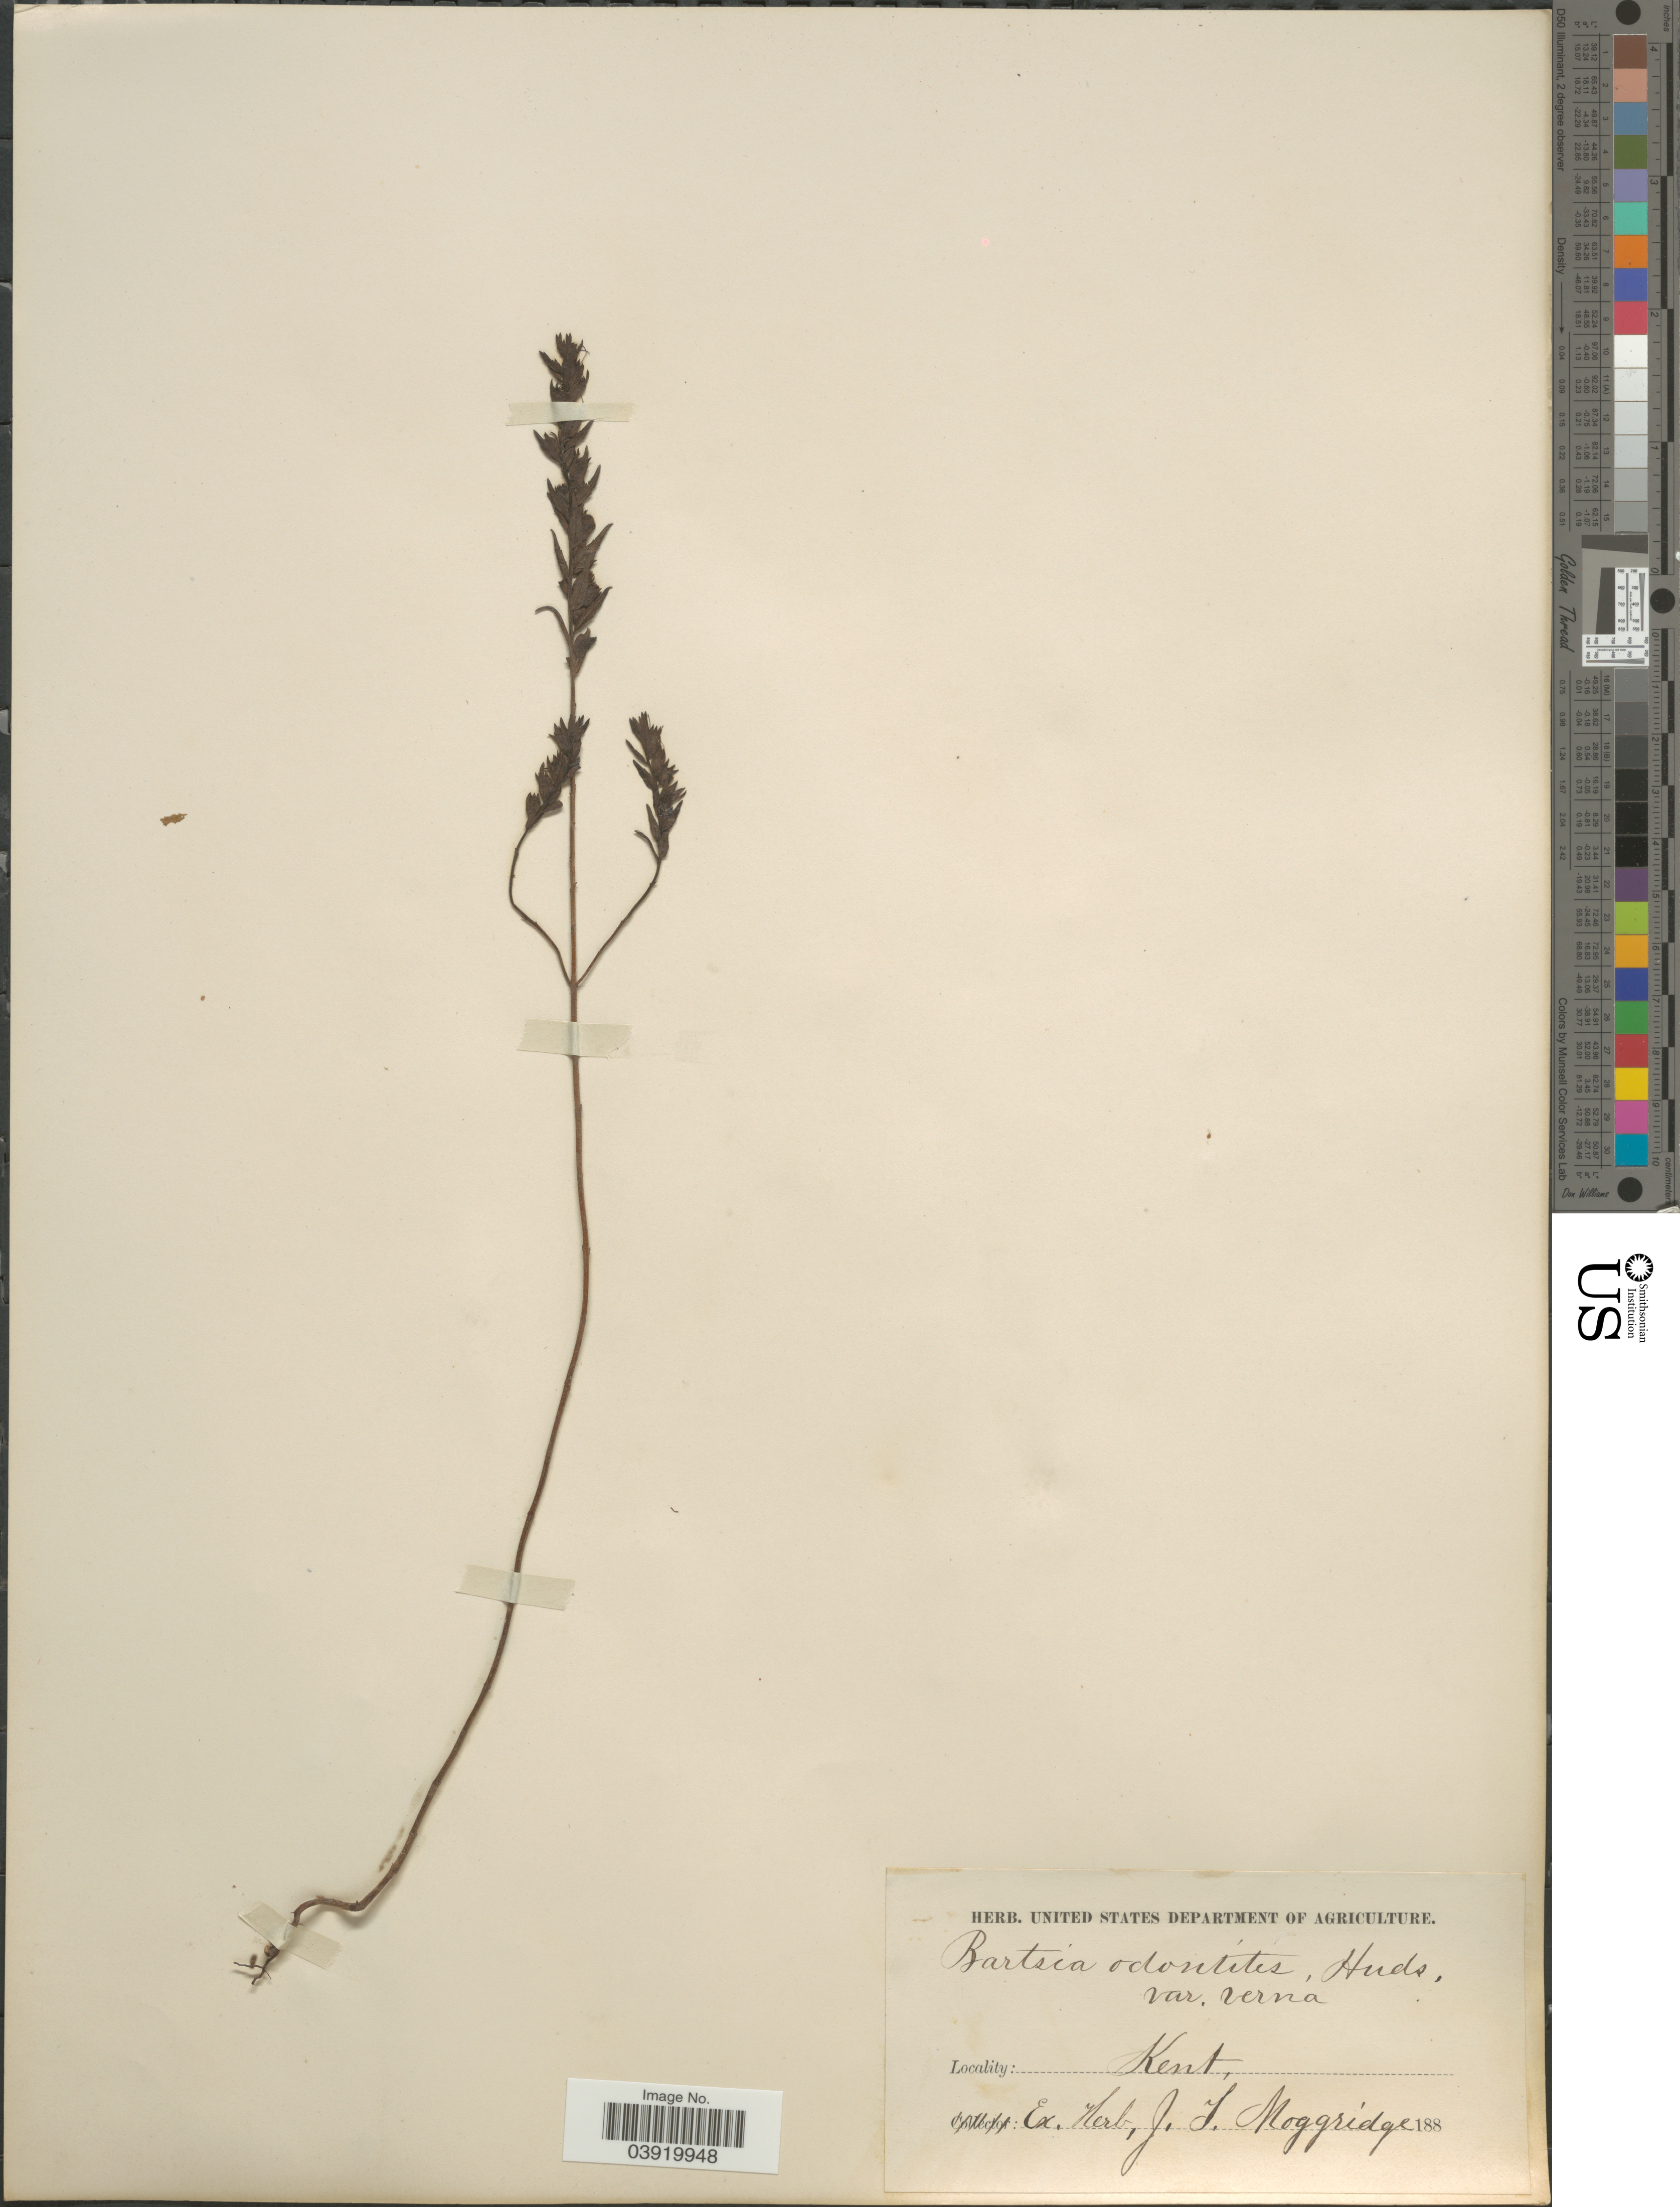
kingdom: Plantae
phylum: Tracheophyta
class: Magnoliopsida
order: Lamiales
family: Orobanchaceae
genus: Odontites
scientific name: Odontites vernus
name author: (Bellardi) Dumort.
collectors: ex herb. J.T. Moggridge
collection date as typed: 188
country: United Kingdom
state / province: England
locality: Kent.